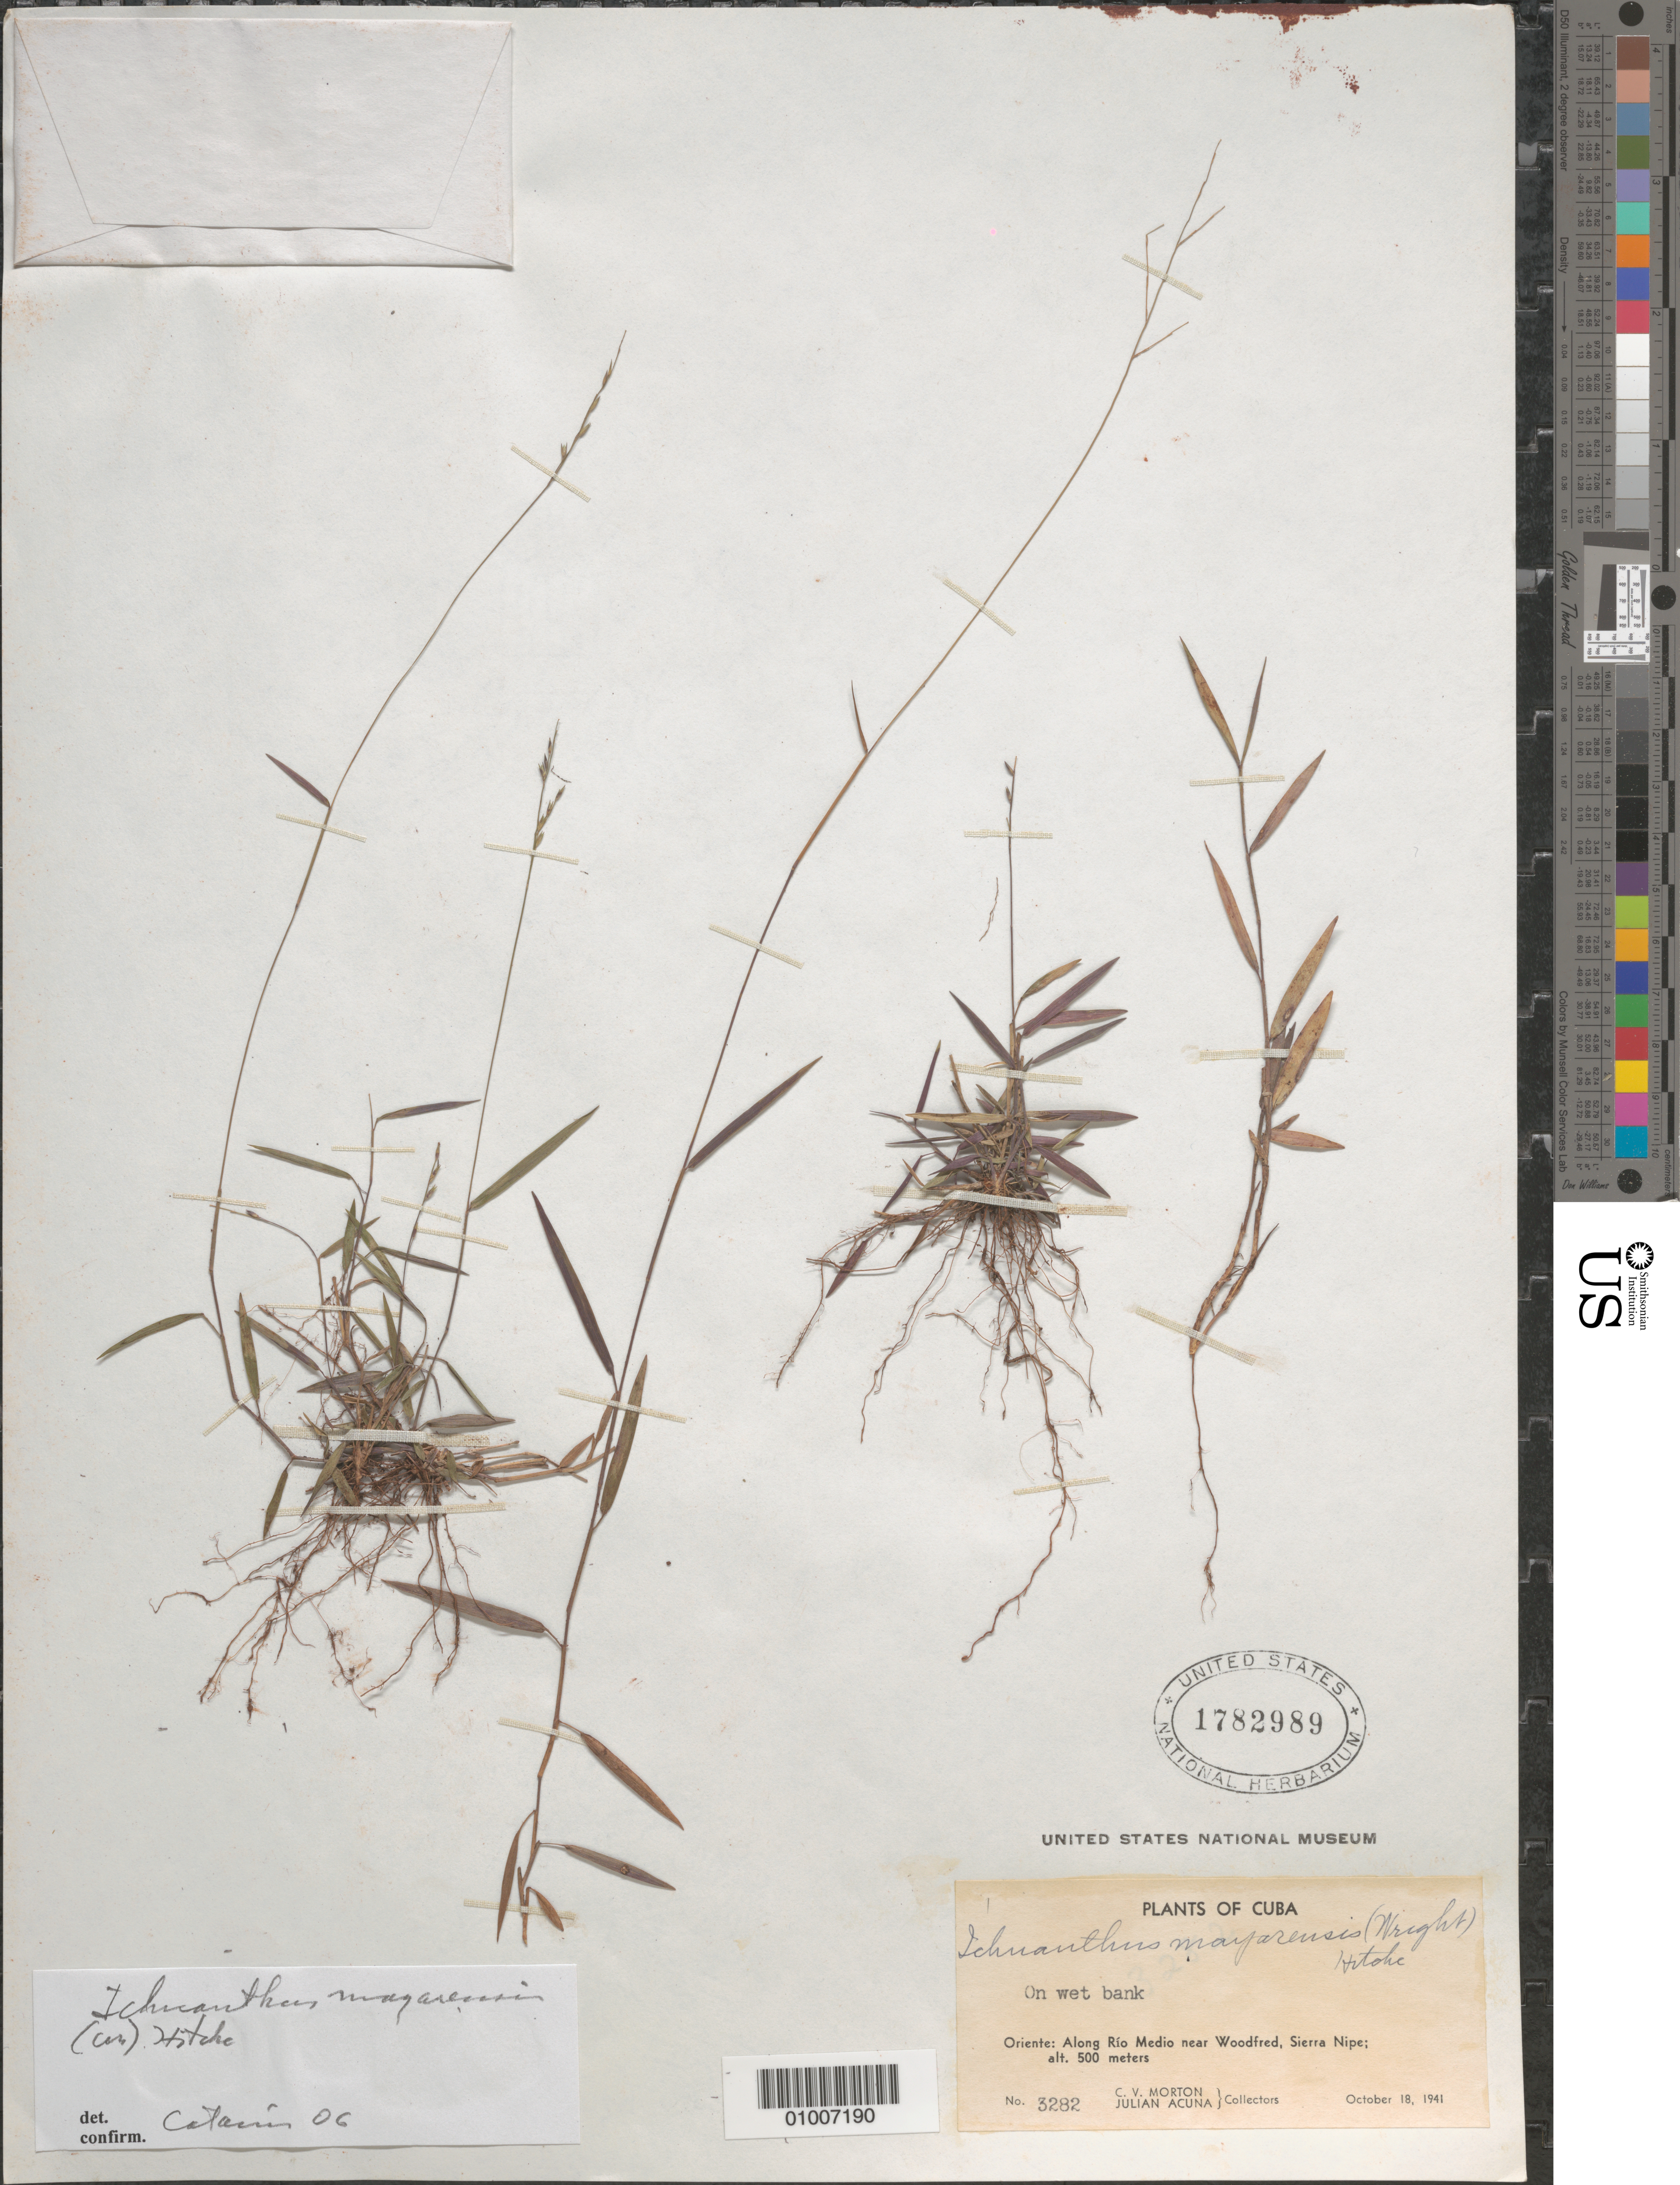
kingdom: Plantae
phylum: Tracheophyta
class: Liliopsida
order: Poales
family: Poaceae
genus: Ichnanthus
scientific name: Ichnanthus mayarensis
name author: (C. Wright) Hitchc.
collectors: C. V. Morton & J. Acuña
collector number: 3282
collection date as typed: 18 Oct 1941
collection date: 1941-10-18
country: Cuba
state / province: Pinar del Rio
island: Cuba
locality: Oriente, Sierra Nipe, along Rio Medio near Woodfred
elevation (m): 500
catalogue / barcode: US 1782989